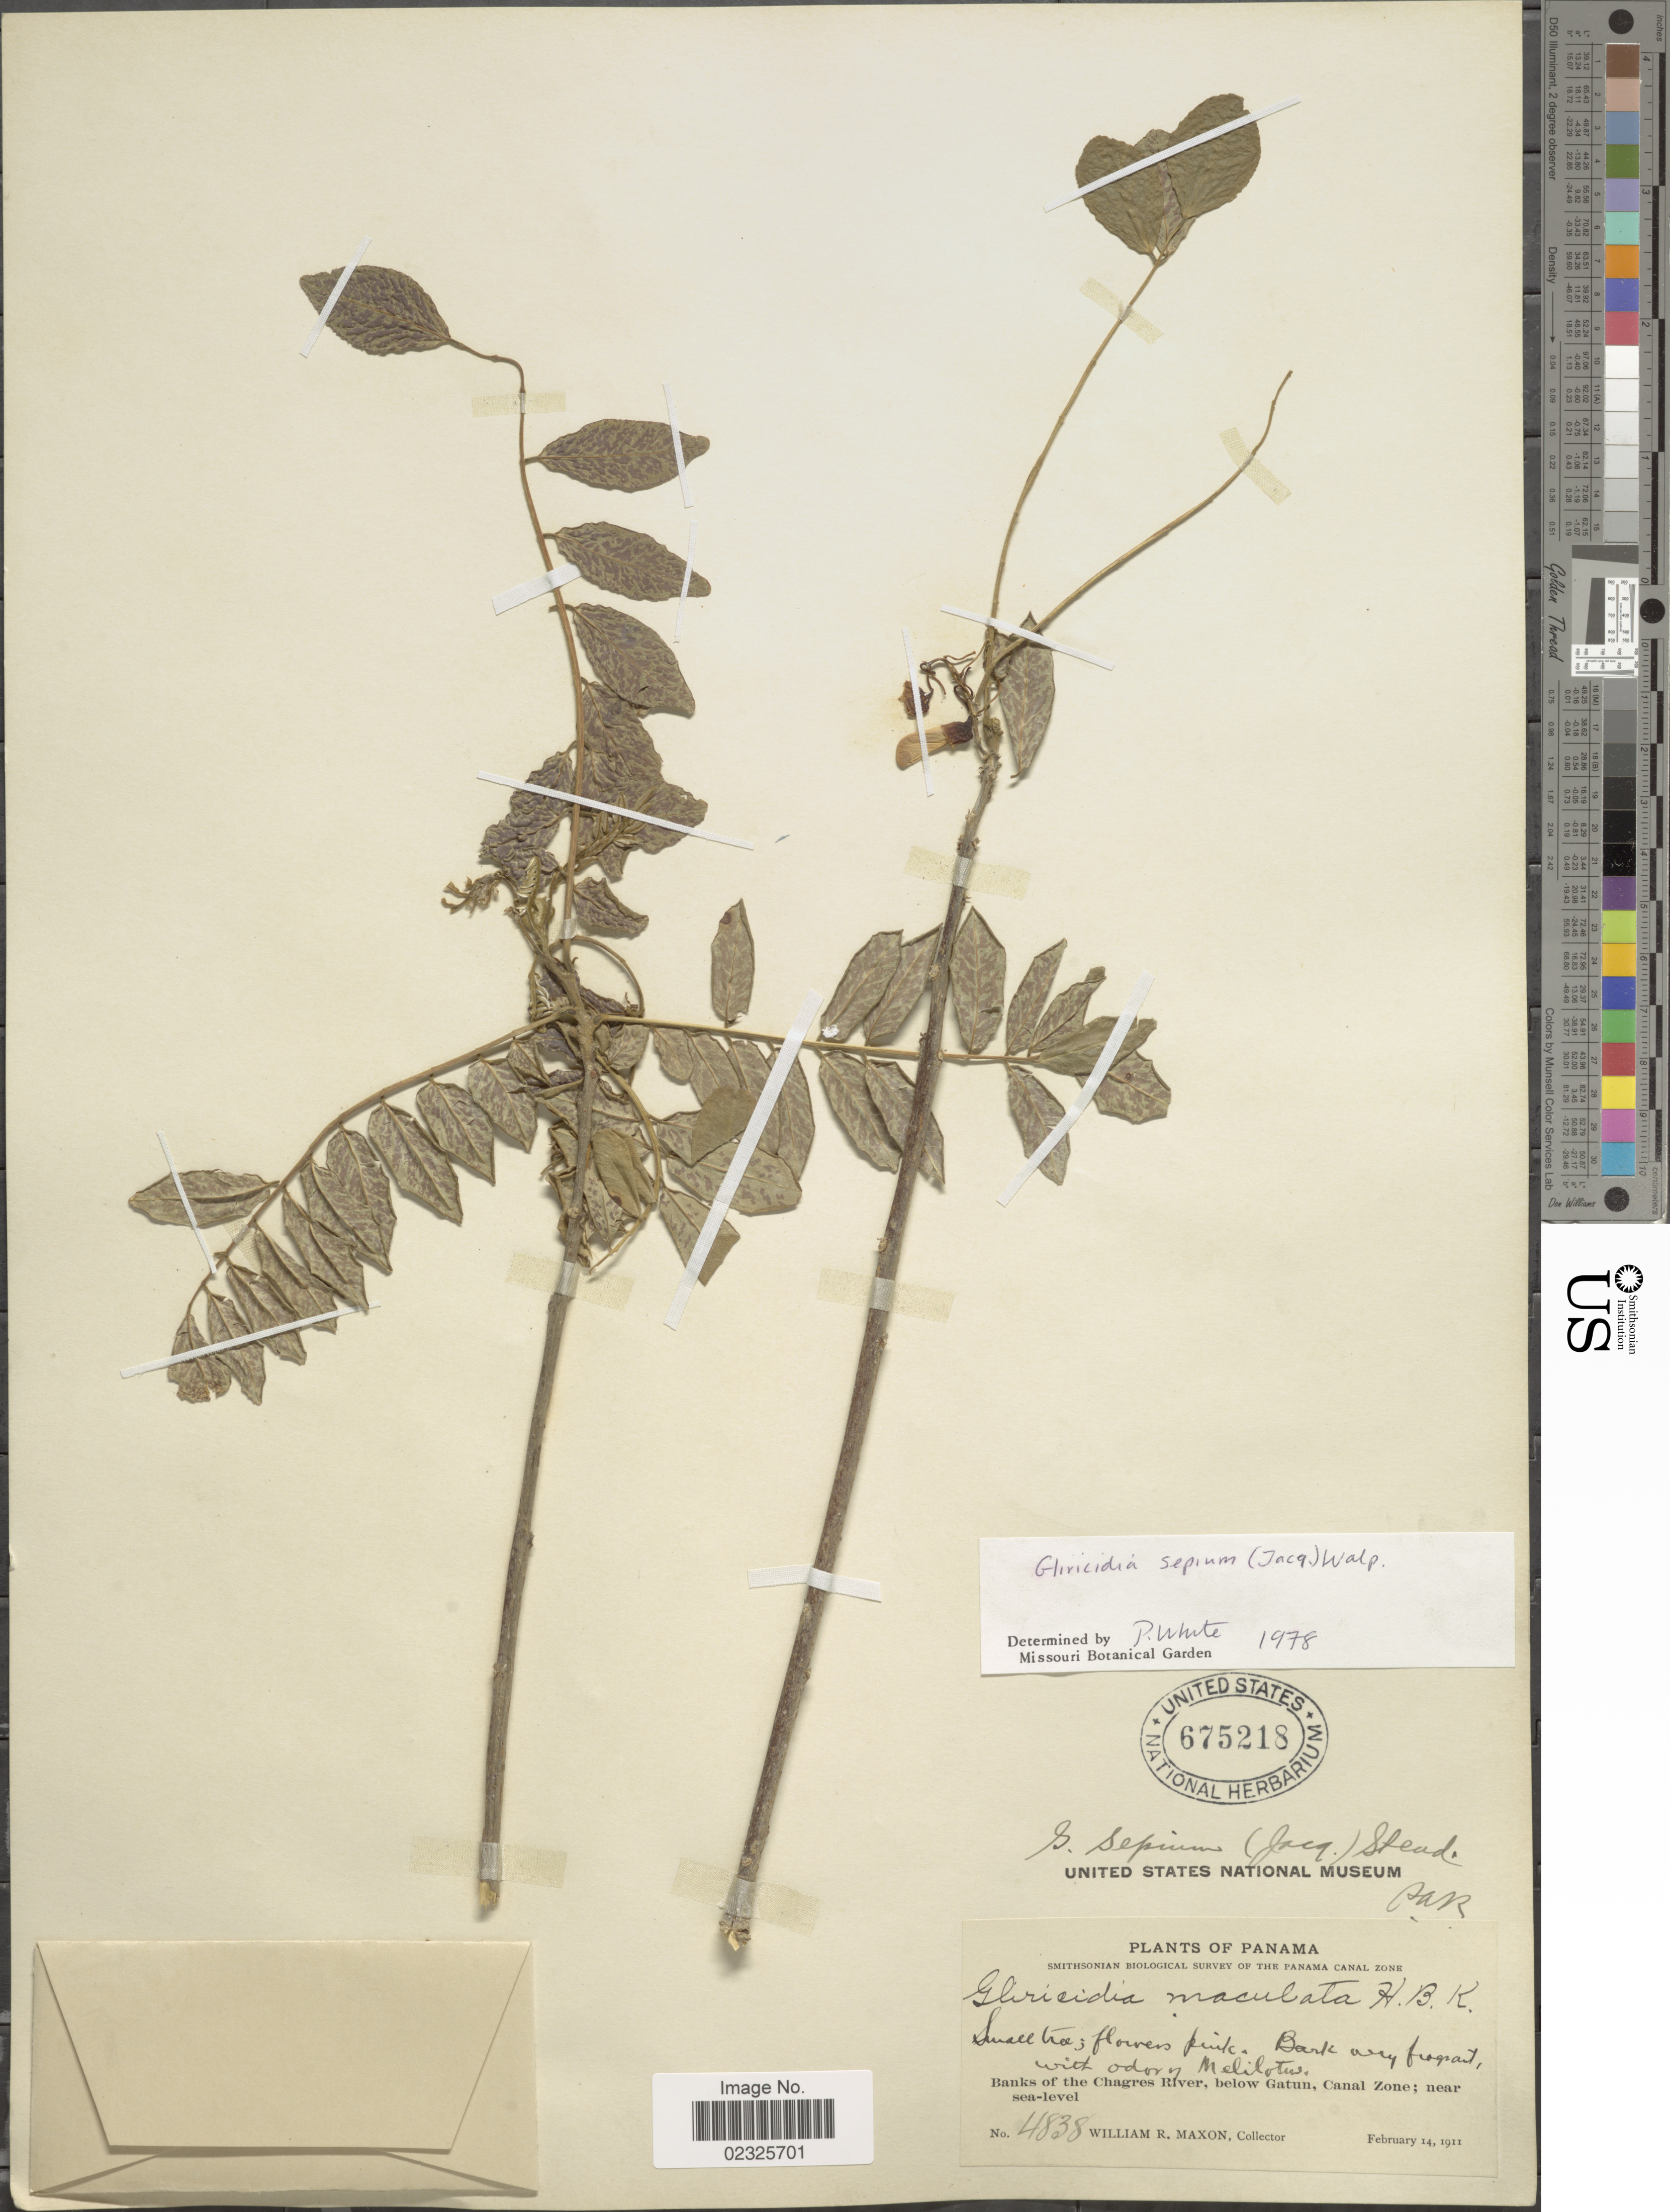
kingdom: Plantae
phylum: Tracheophyta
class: Magnoliopsida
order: Fabales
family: Fabaceae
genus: Gliricidia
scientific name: Gliricidia sepium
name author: (Jacq.) Kunth ex Walp.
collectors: W. R. Maxon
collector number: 4838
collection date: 1911-02-14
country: Panama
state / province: Colón / Panamá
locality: Banks of the Chagres River, below Gatun, Canal Zone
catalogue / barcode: US 675218